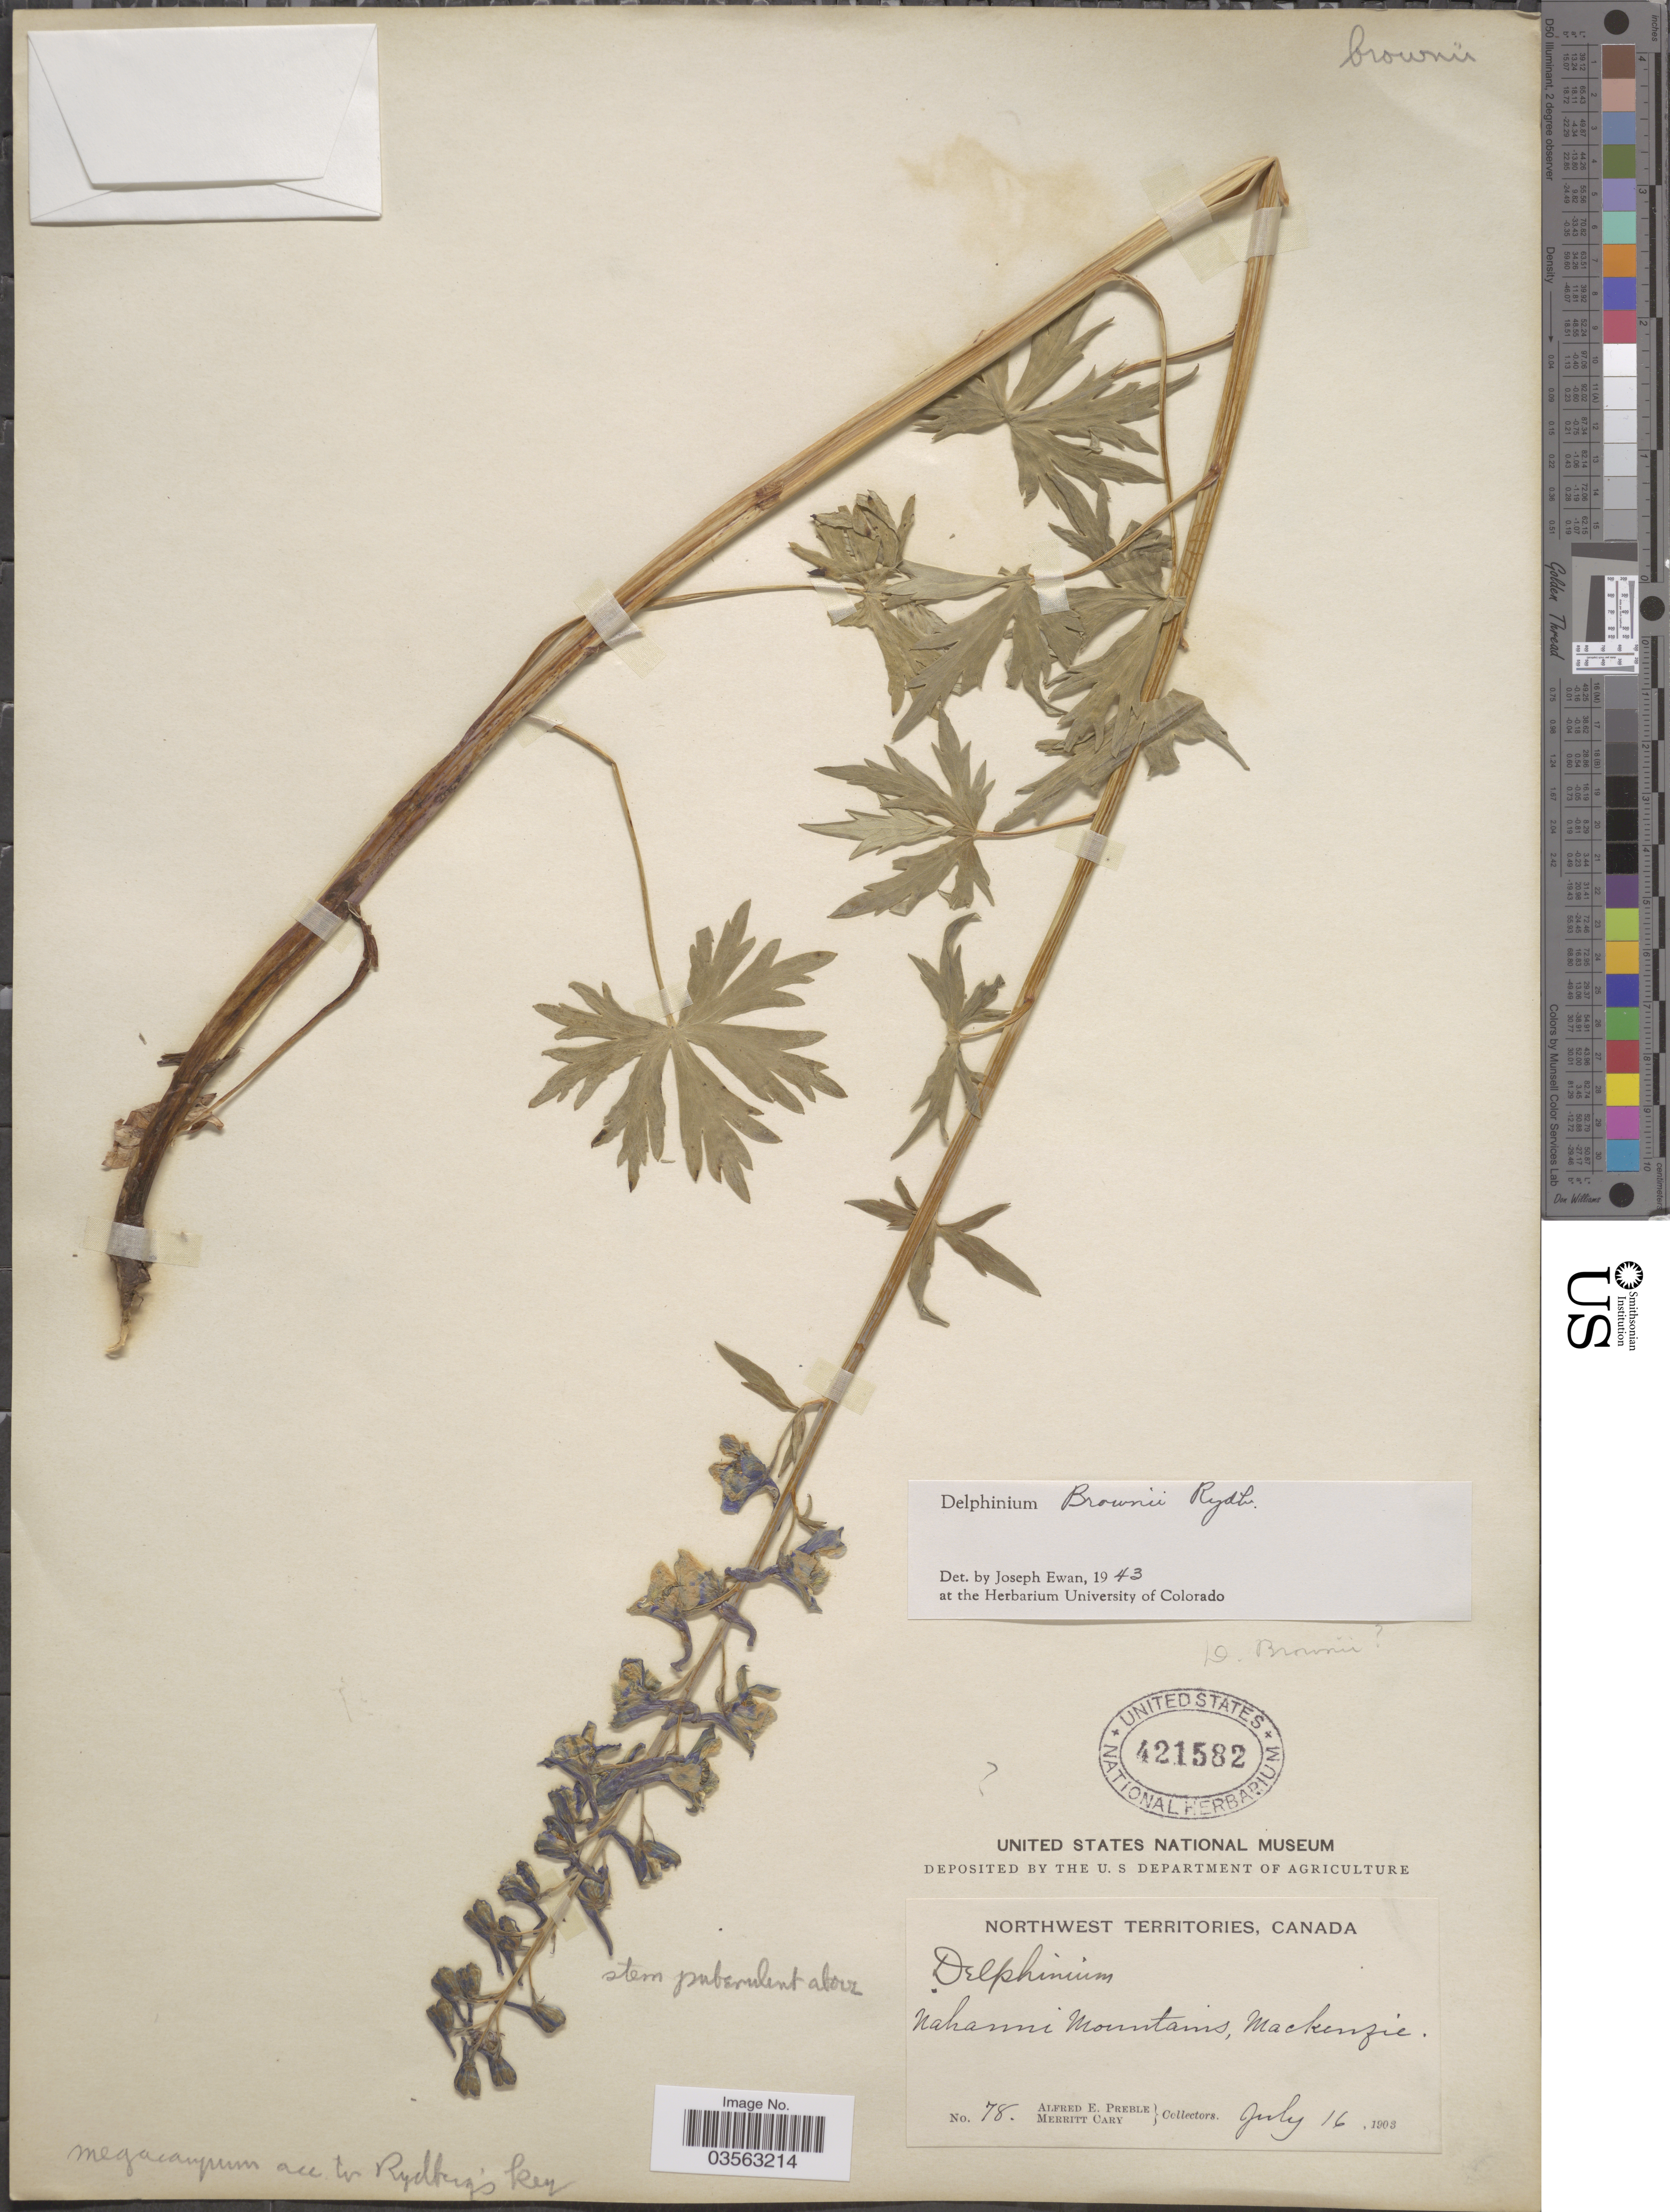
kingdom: Plantae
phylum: Tracheophyta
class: Magnoliopsida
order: Ranunculales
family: Ranunculaceae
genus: Delphinium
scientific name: Delphinium glaucum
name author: S. Watson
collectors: A. Preble & M. Cary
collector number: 78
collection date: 1903-07-16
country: Canada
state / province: Northwest Territories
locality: Nahanni Mountains, Mackenzie.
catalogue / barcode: US 421582